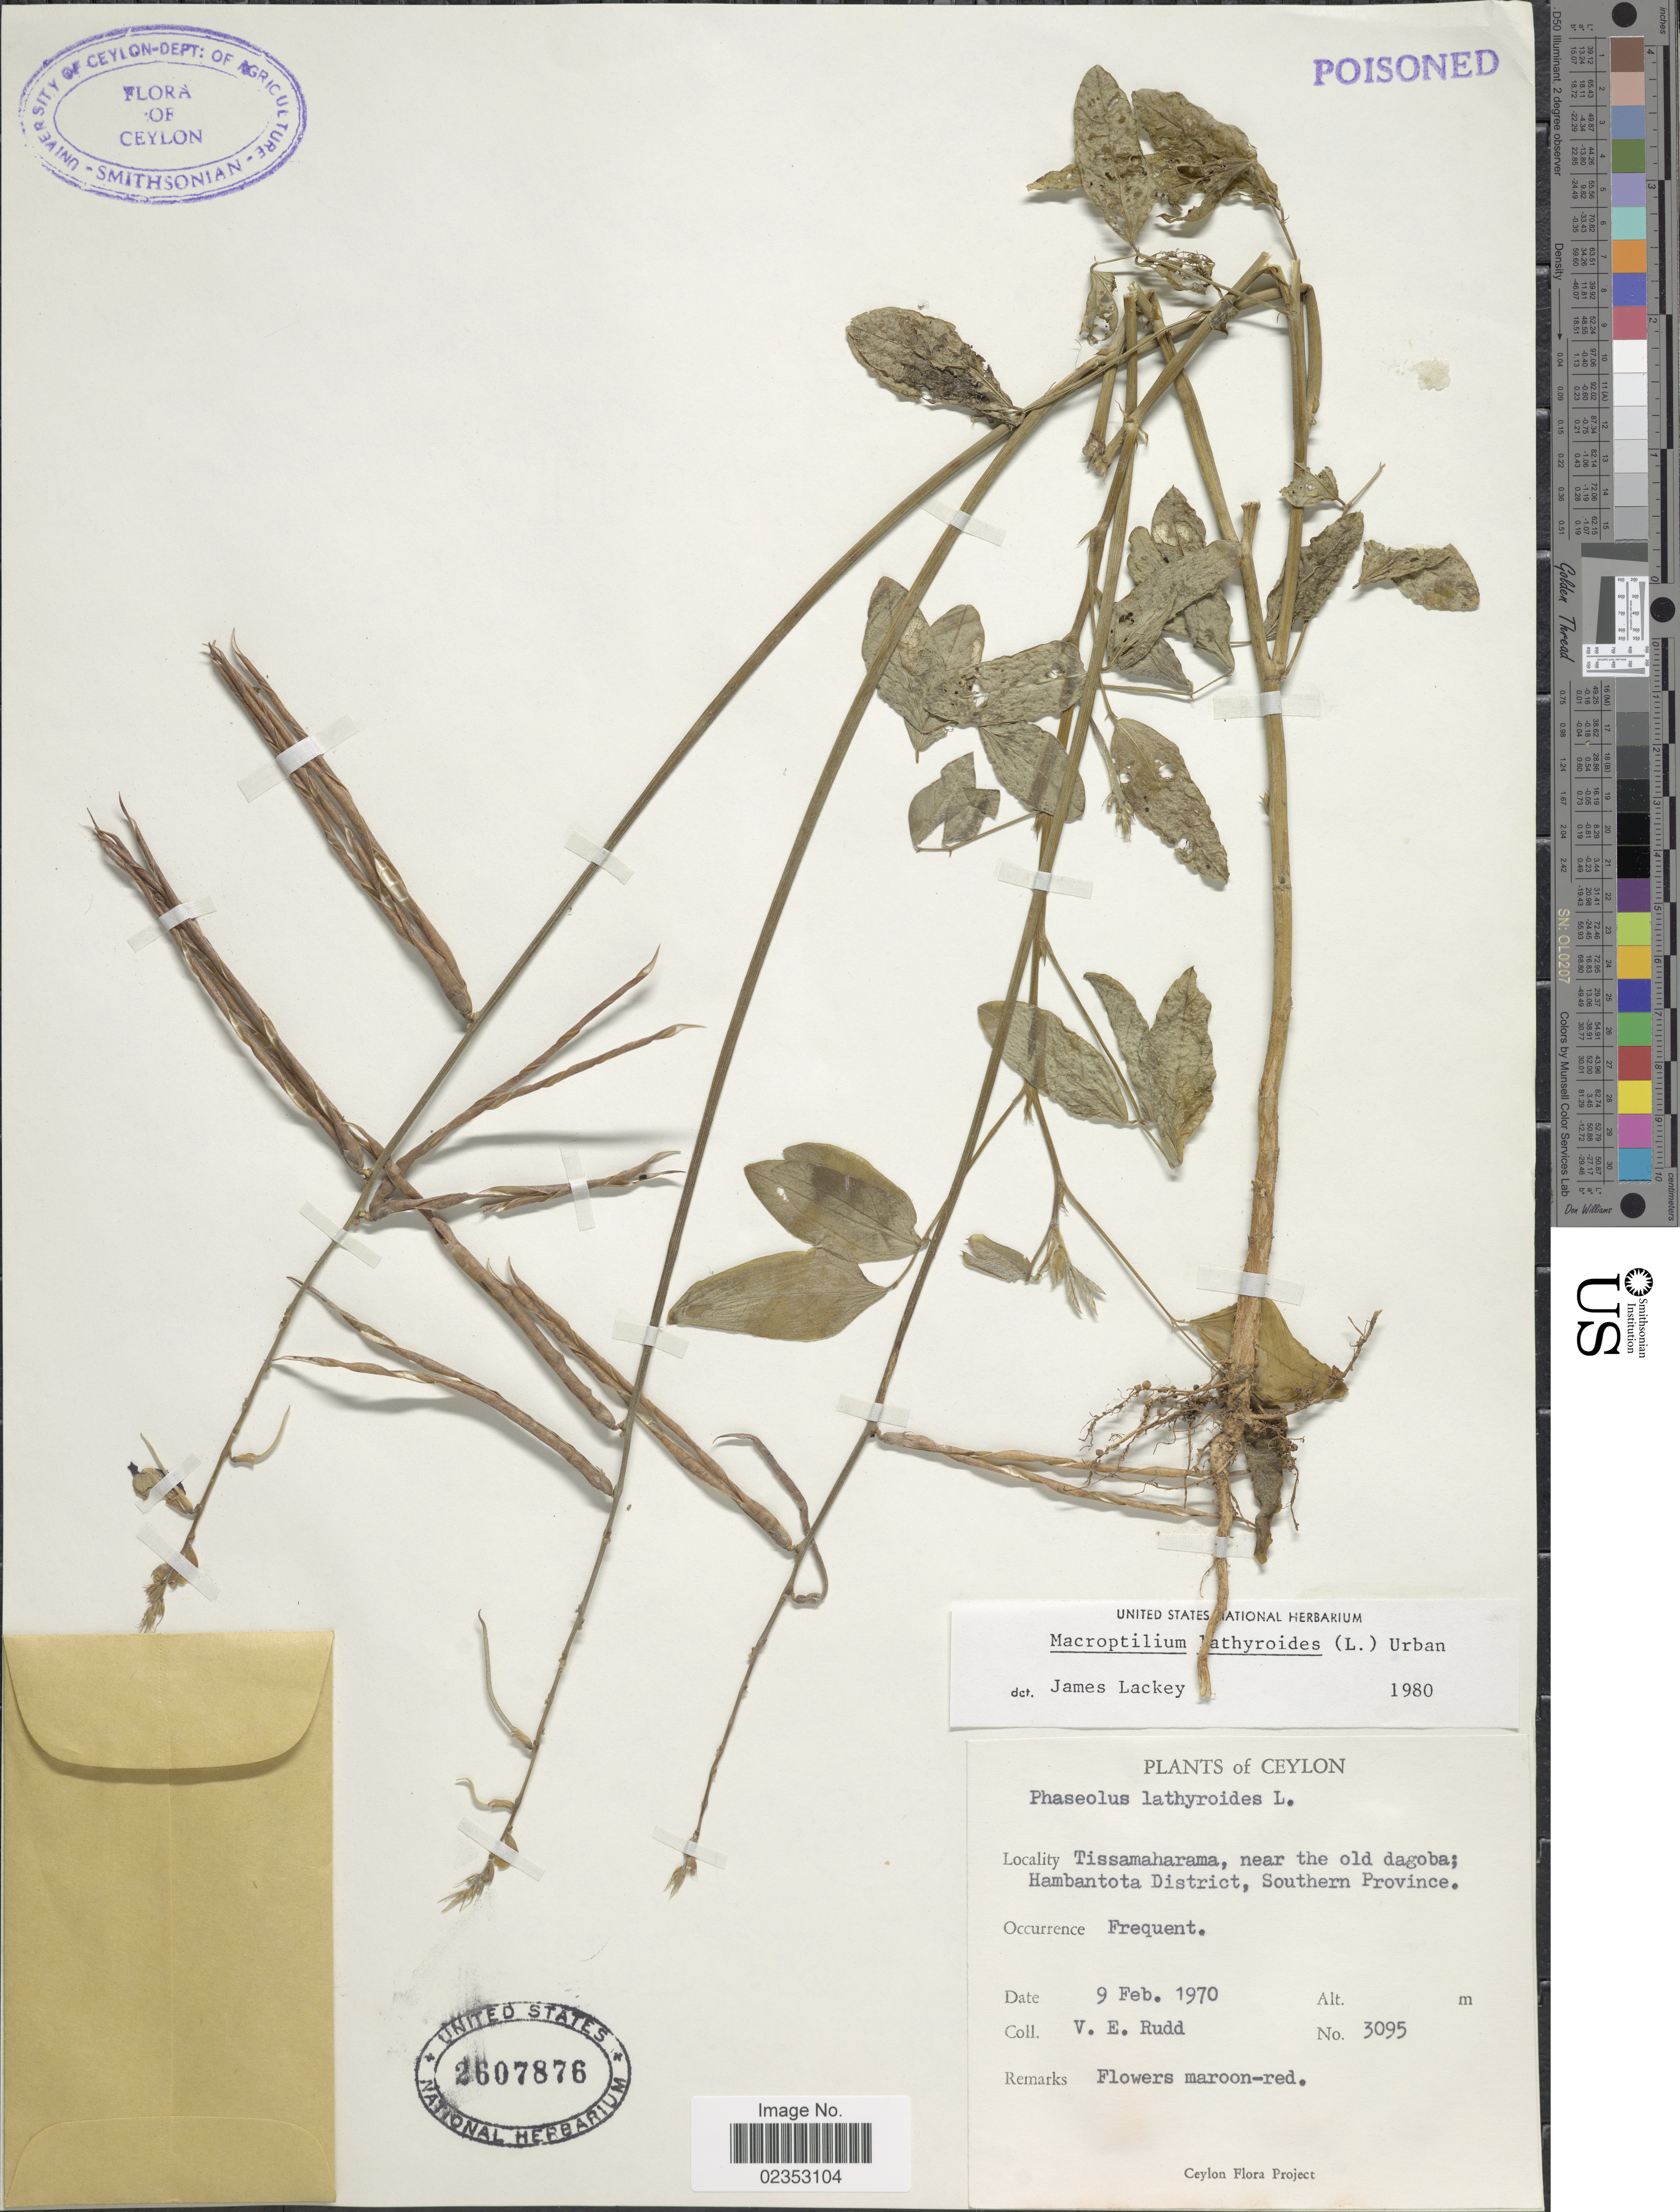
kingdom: Plantae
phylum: Tracheophyta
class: Magnoliopsida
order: Fabales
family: Fabaceae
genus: Macroptilium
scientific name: Macroptilium lathyroides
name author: (L.) Urb.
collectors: V. E. Rudd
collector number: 3095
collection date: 1970-02-09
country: Sri Lanka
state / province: Southern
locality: Ceylon, Tissamaharama, near the old dagoba; Hambantota District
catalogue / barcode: US 2607876